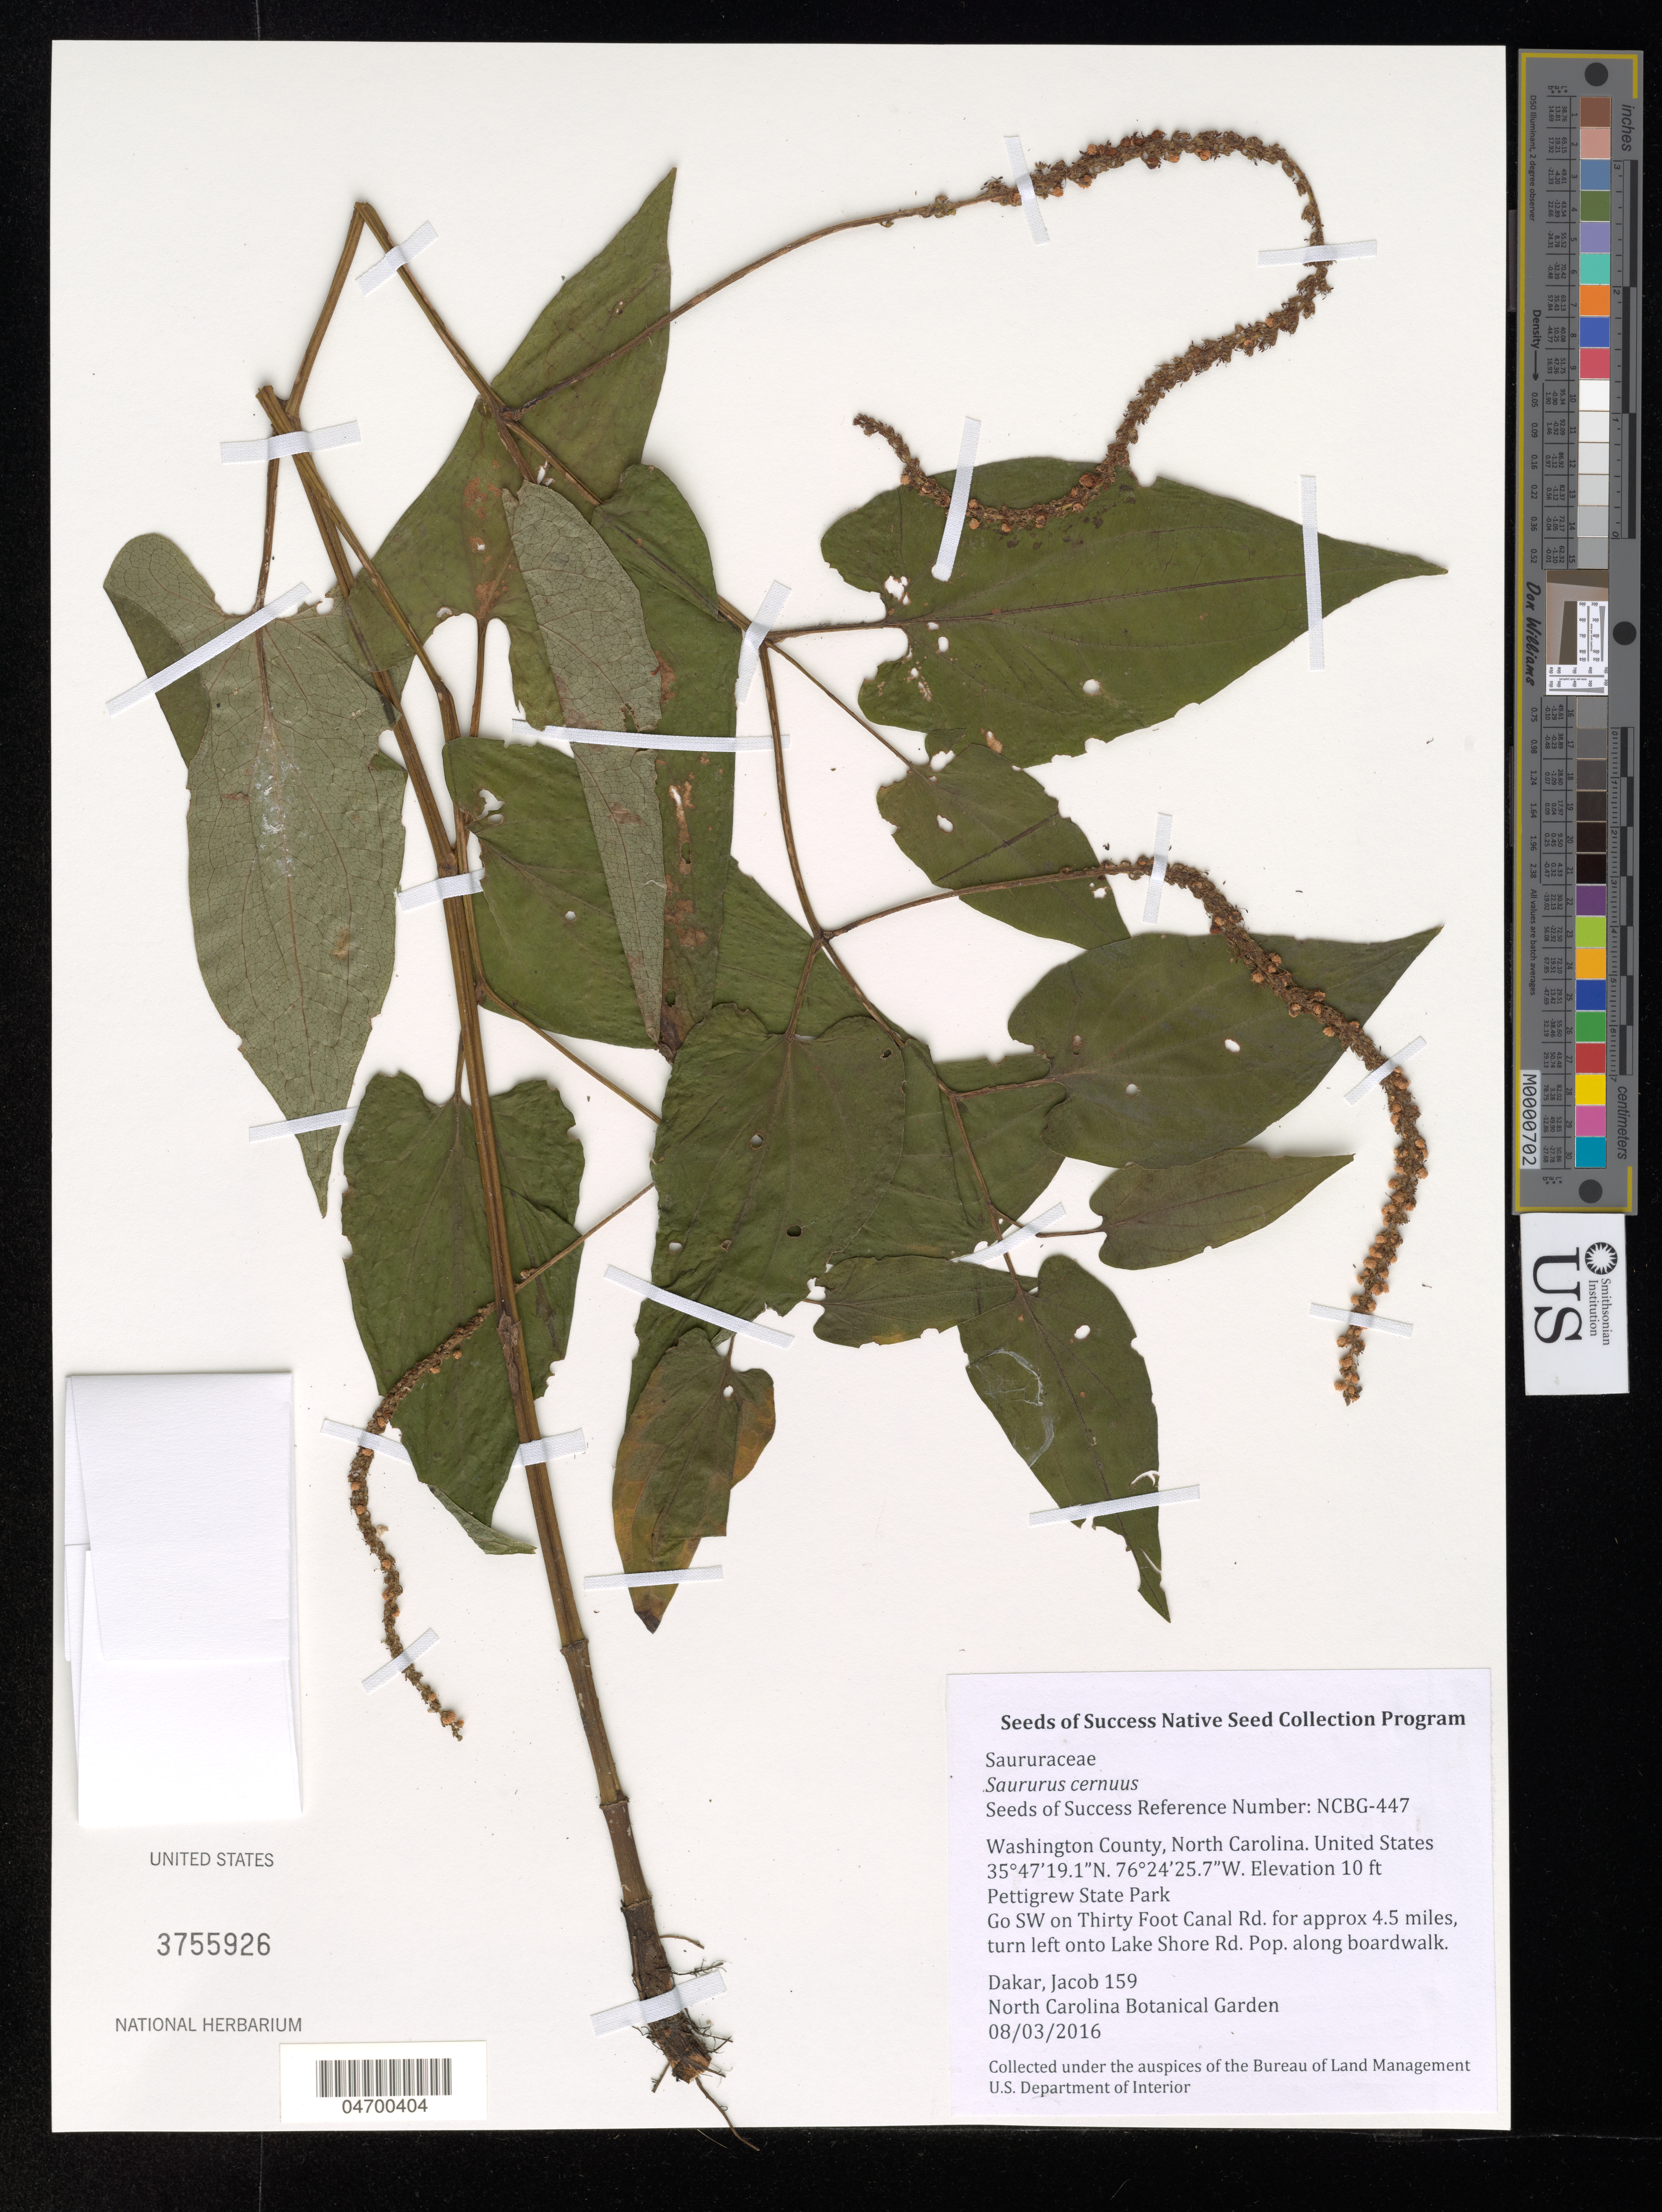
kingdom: Plantae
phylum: Tracheophyta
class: Magnoliopsida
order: Piperales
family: Saururaceae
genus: Saururus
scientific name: Saururus cernuus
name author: L.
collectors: J. Dakar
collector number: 159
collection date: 2016-08-03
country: United States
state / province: North Carolina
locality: Washington County. Pettigrew State Park. Go SW on Thirty Foot Canal Rd. for approx. 4.5 miles, turn left onto Lake Shore Rd. Pop. along boardwalk.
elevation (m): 3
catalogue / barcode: US 3755926